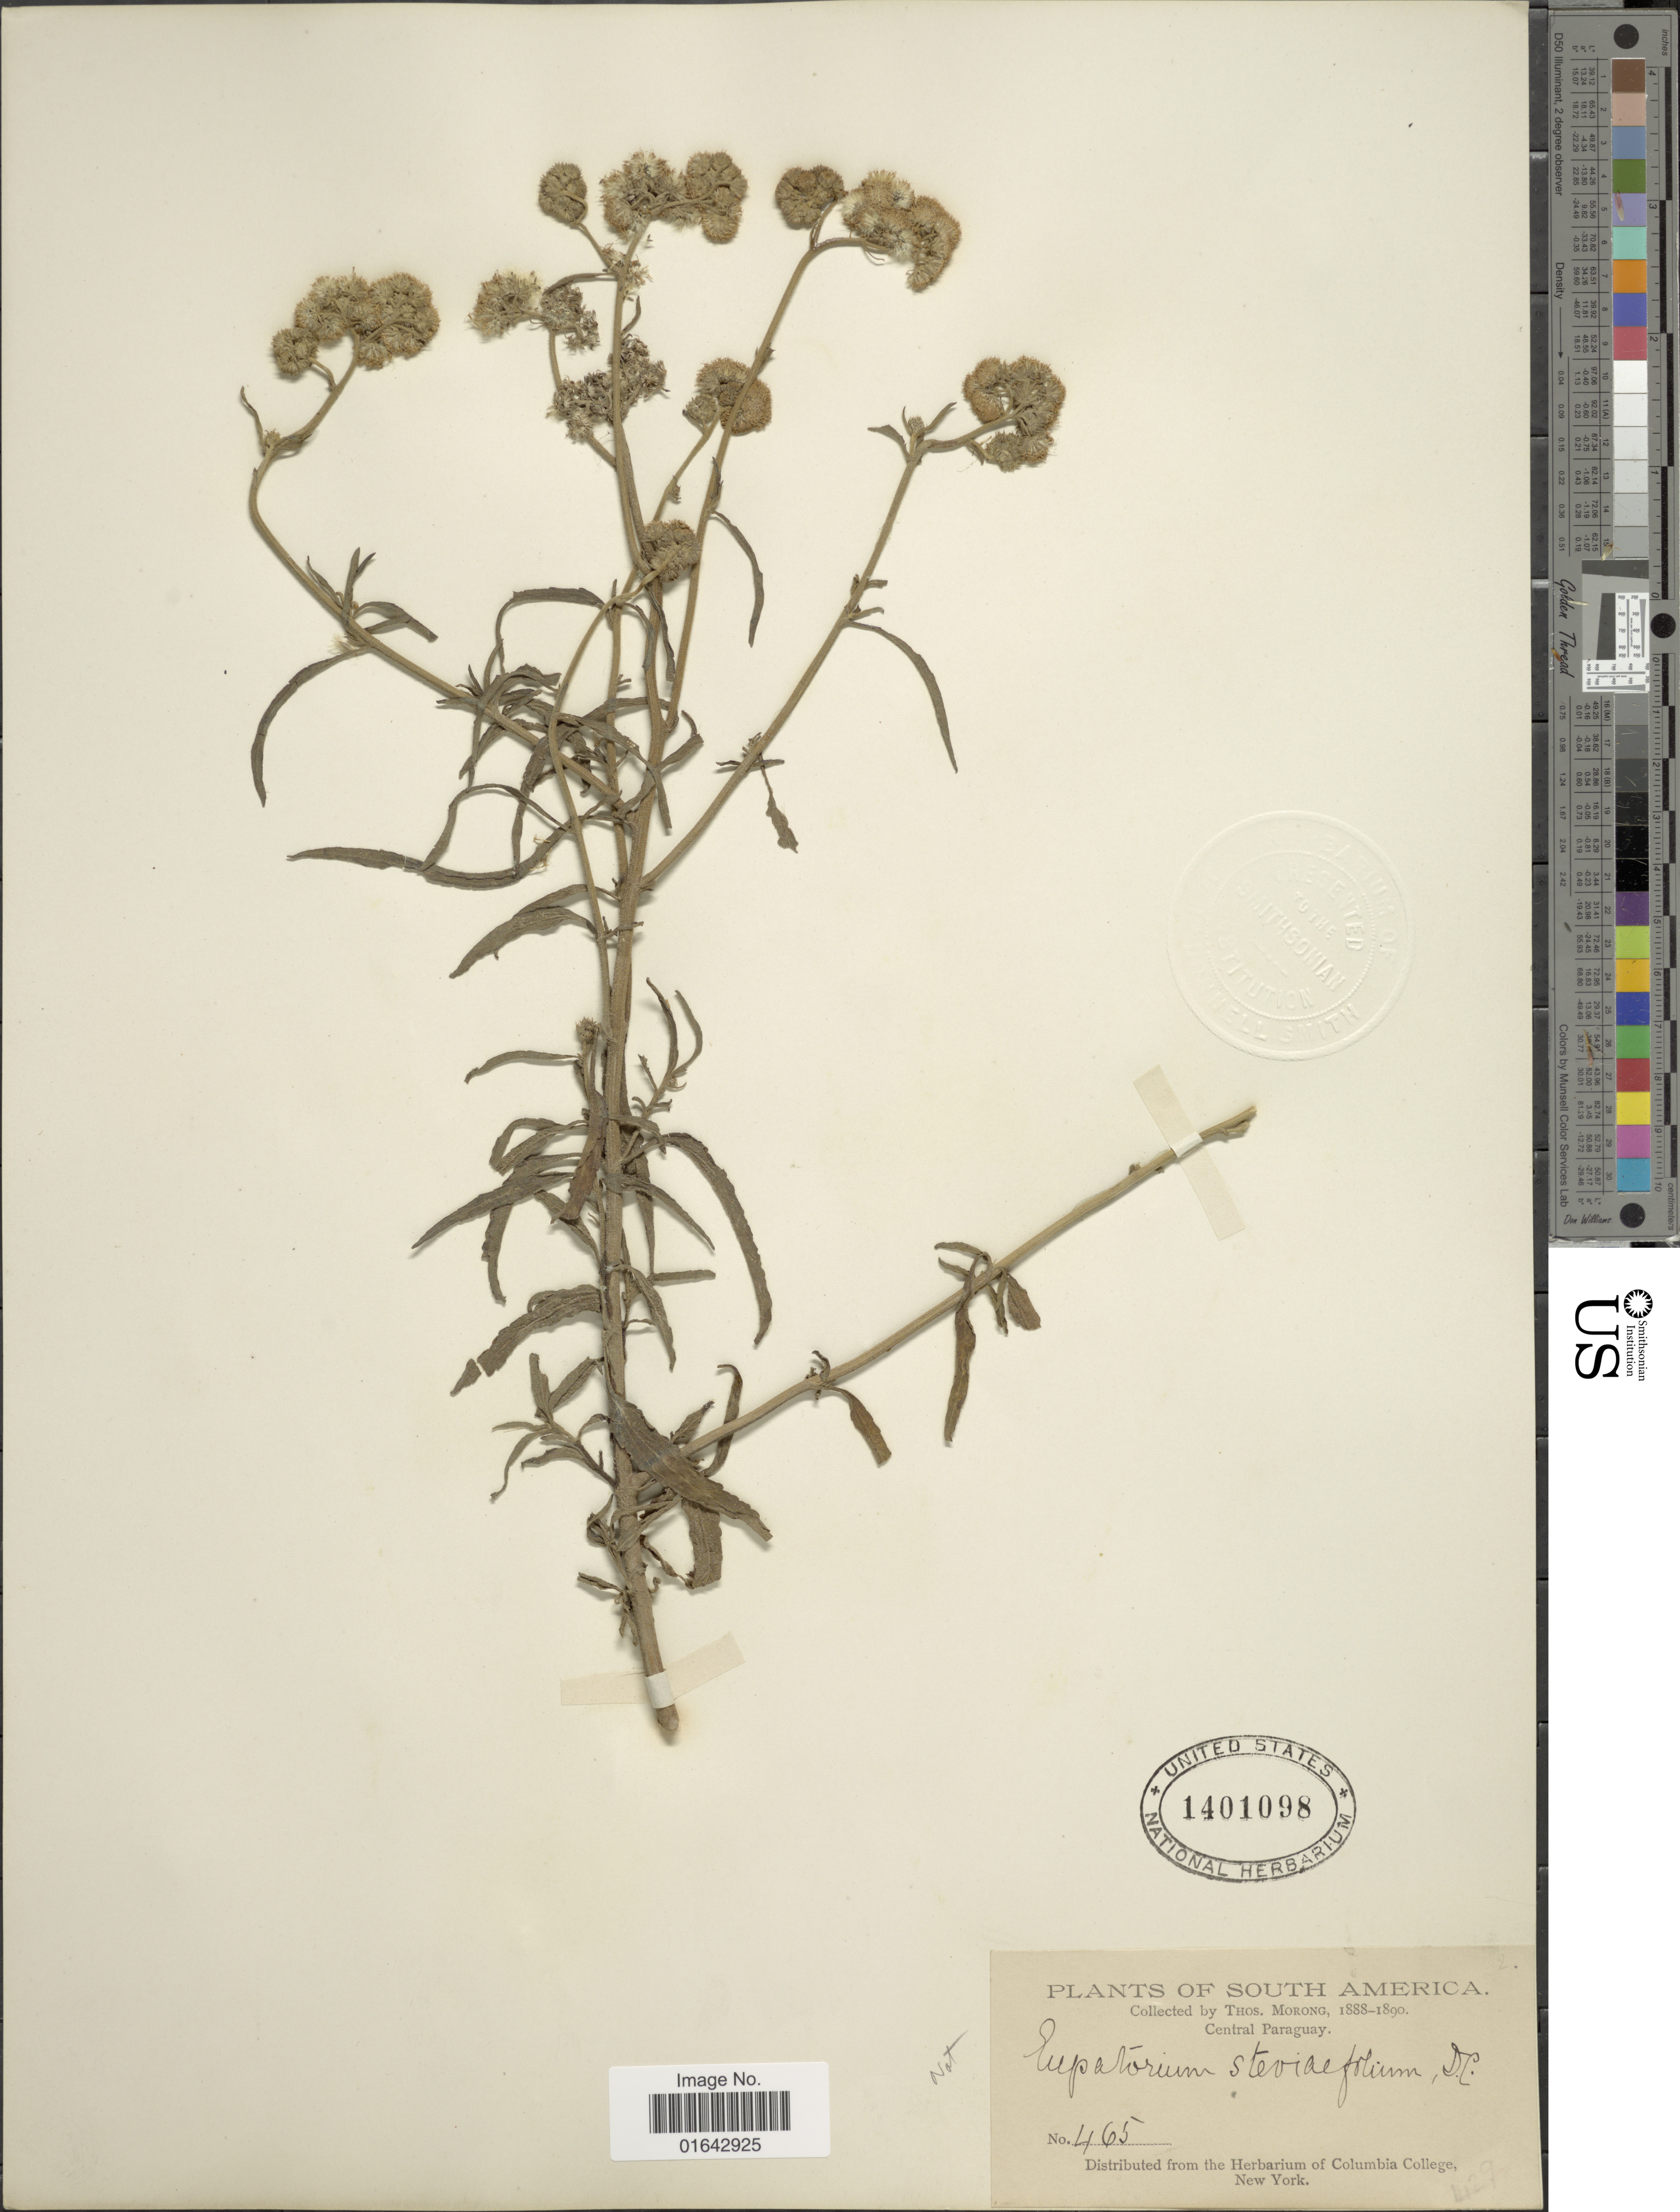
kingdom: Plantae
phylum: Tracheophyta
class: Magnoliopsida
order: Asterales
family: Asteraceae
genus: Barrosoa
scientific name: Barrosoa candolleana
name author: (Hook. & Arn.) R.M. King & H. Rob.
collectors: ex herb. T. Morong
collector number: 465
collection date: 1888/1890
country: Paraguay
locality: Central Paraguay.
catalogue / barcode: US 1401098